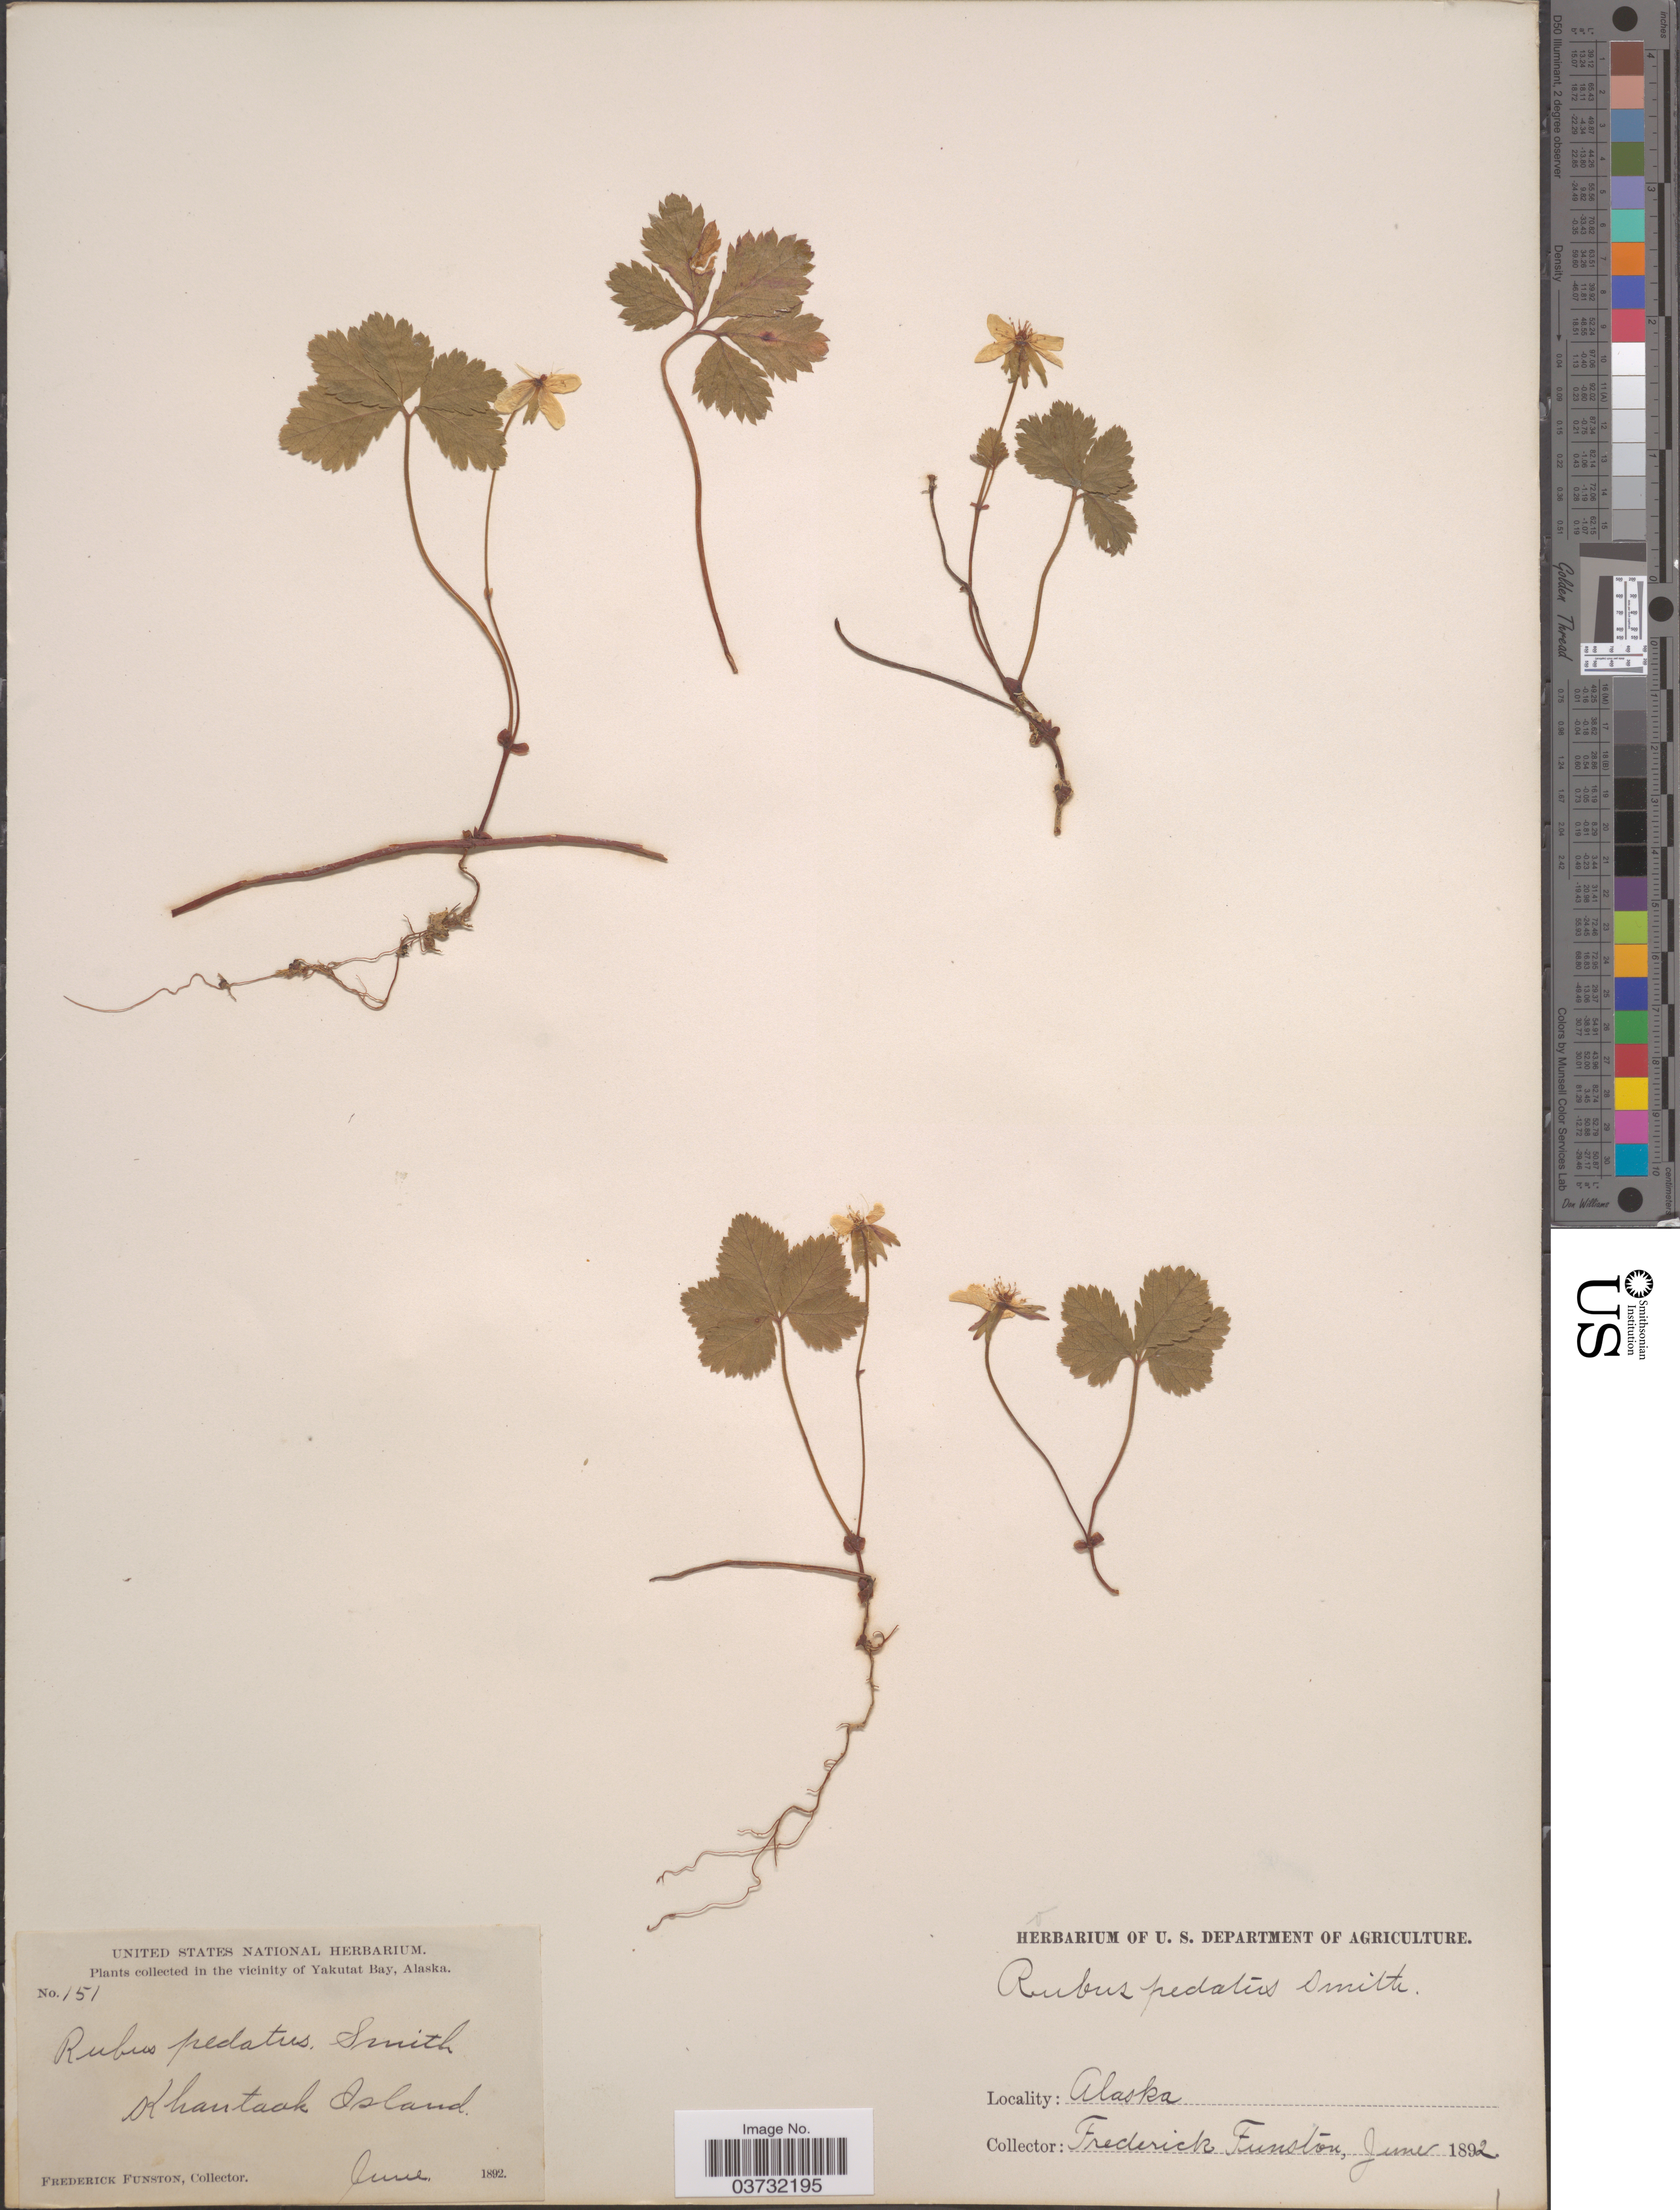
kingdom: Plantae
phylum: Tracheophyta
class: Magnoliopsida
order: Rosales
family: Rosaceae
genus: Rubus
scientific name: Rubus pedatus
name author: Sm.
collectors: F. Funston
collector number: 151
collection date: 1892-06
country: United States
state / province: Alaska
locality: In the vicinity of Yakutai Bay. Khantaak Island.